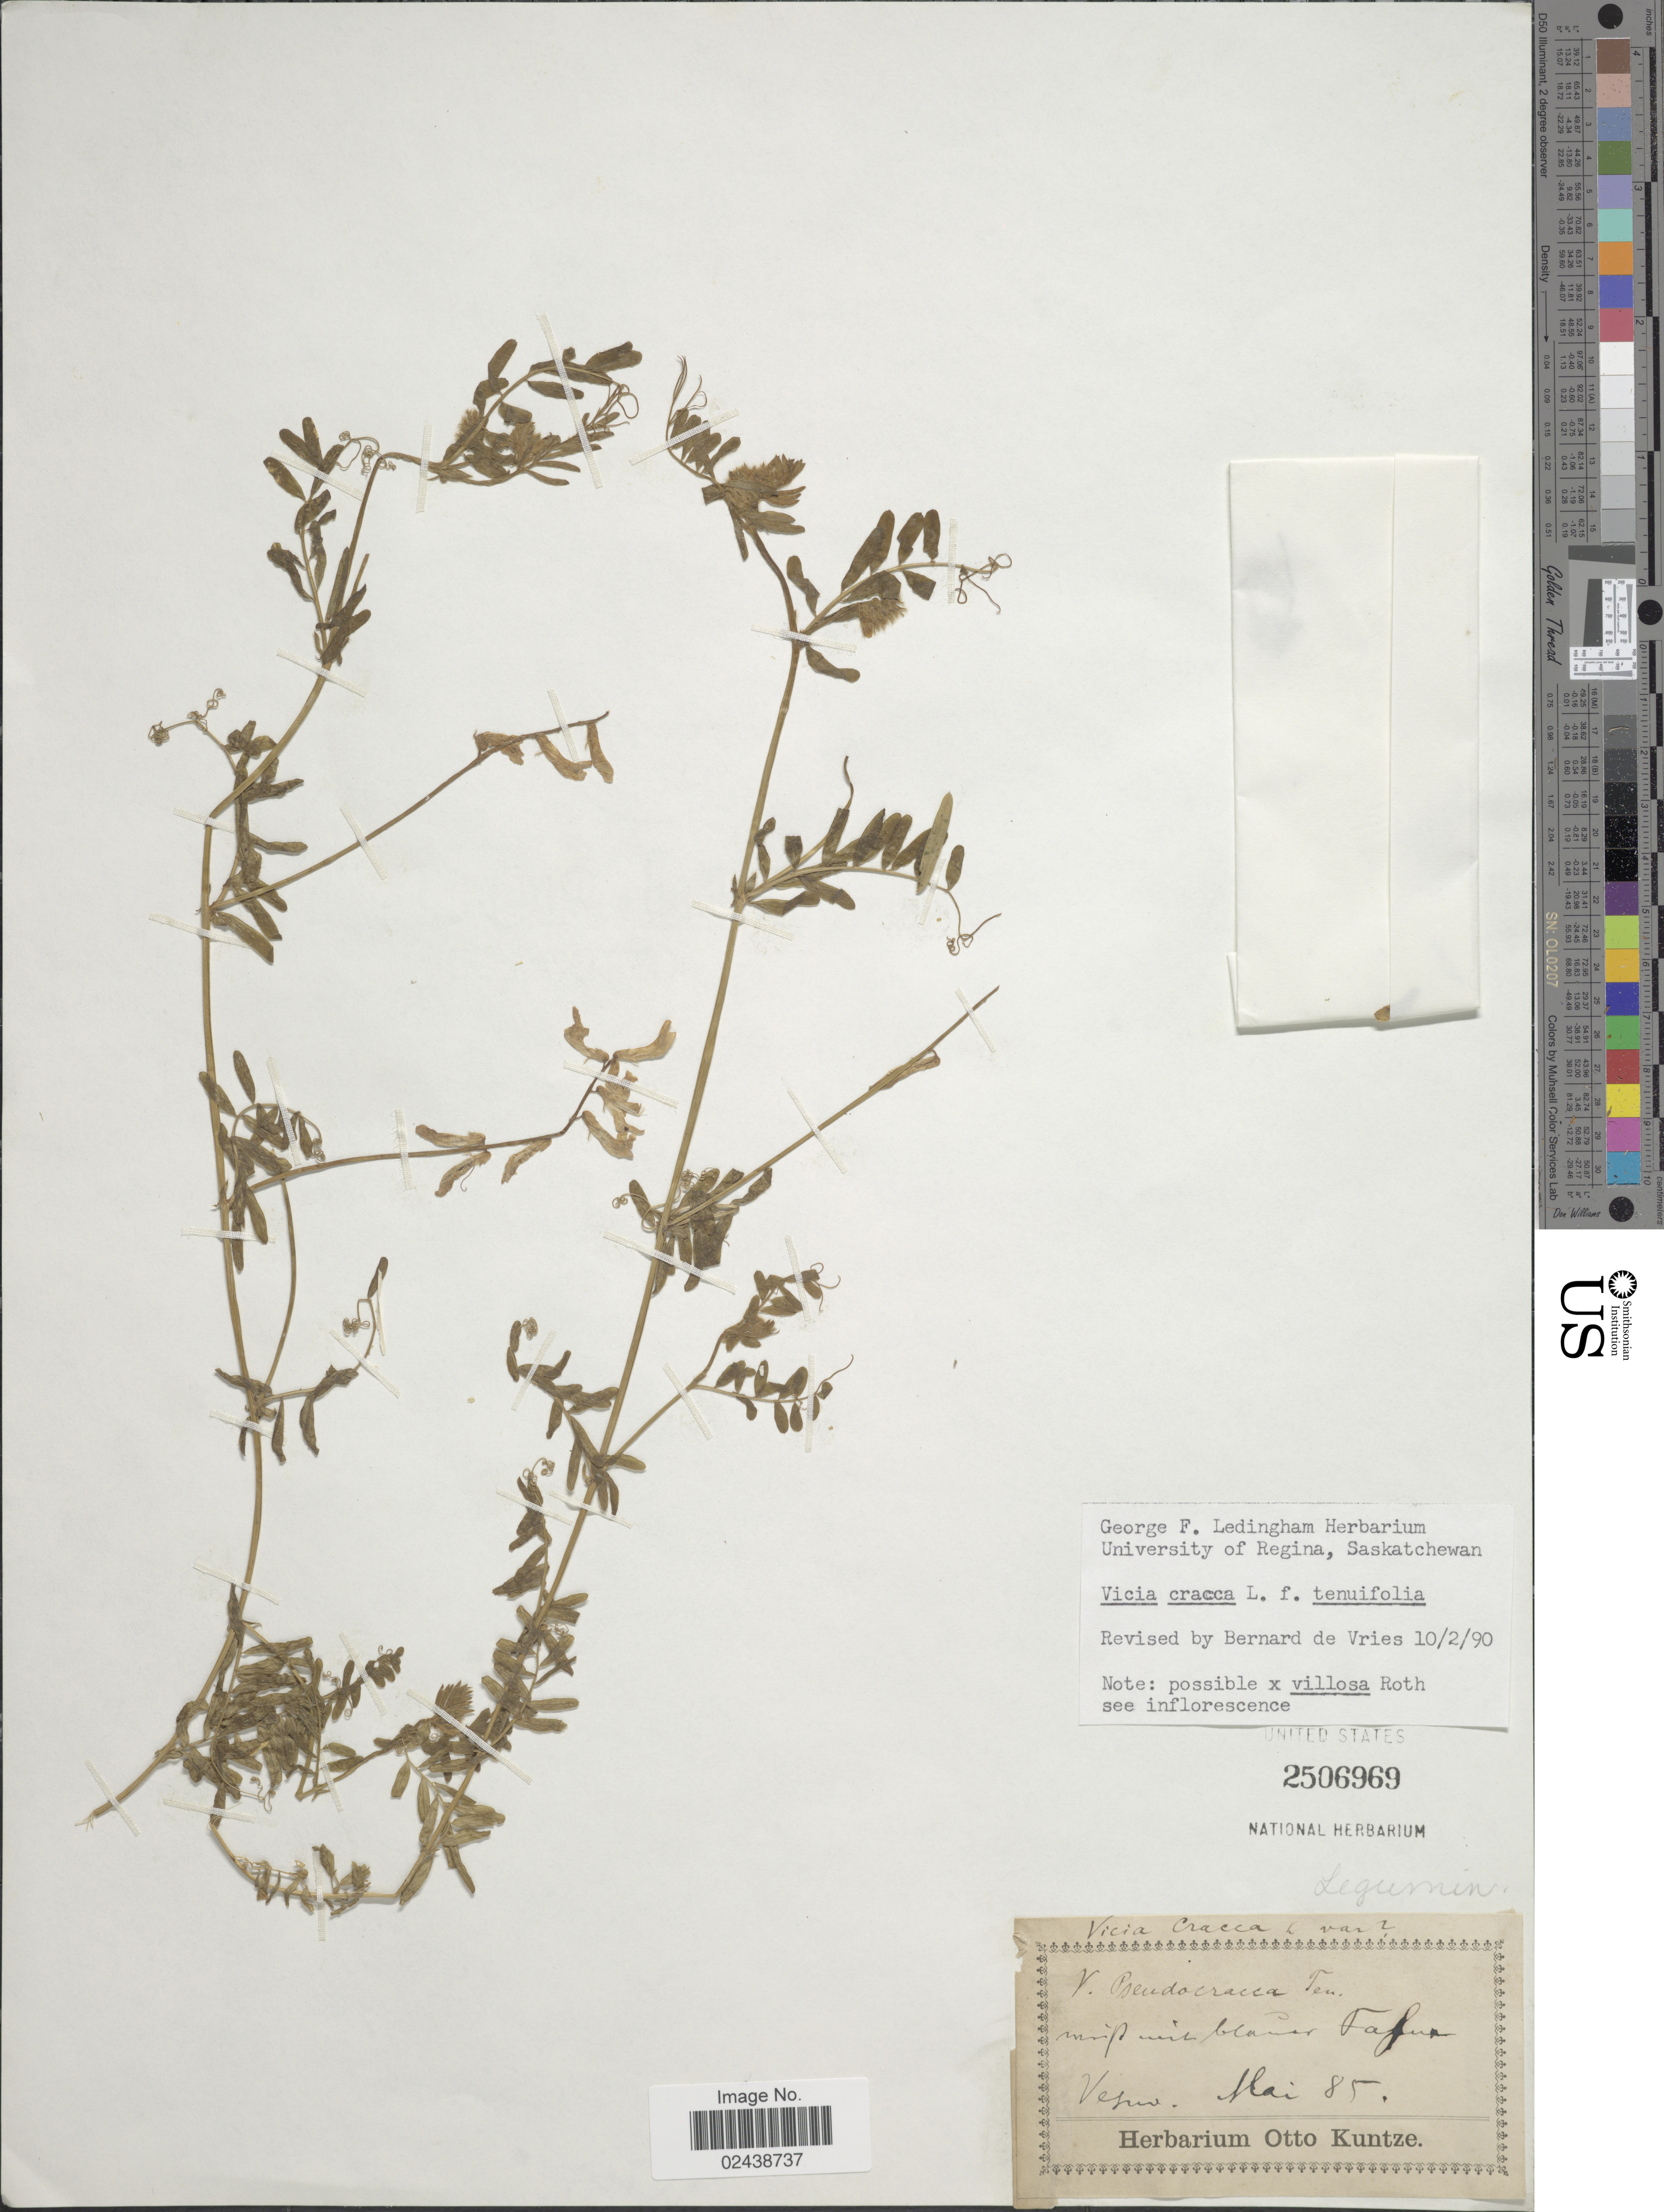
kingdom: Plantae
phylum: Tracheophyta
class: Magnoliopsida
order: Fabales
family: Fabaceae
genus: Vicia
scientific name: Vicia cracca subsp. tenuifolia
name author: (Roth) Gaudin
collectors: ex herb. Otto Kuntze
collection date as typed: Transcribed d/m/y: /5/85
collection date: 1885-05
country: Italy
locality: [illegible text] Fapua. Vesuw[interpreted]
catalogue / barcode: US 2506969